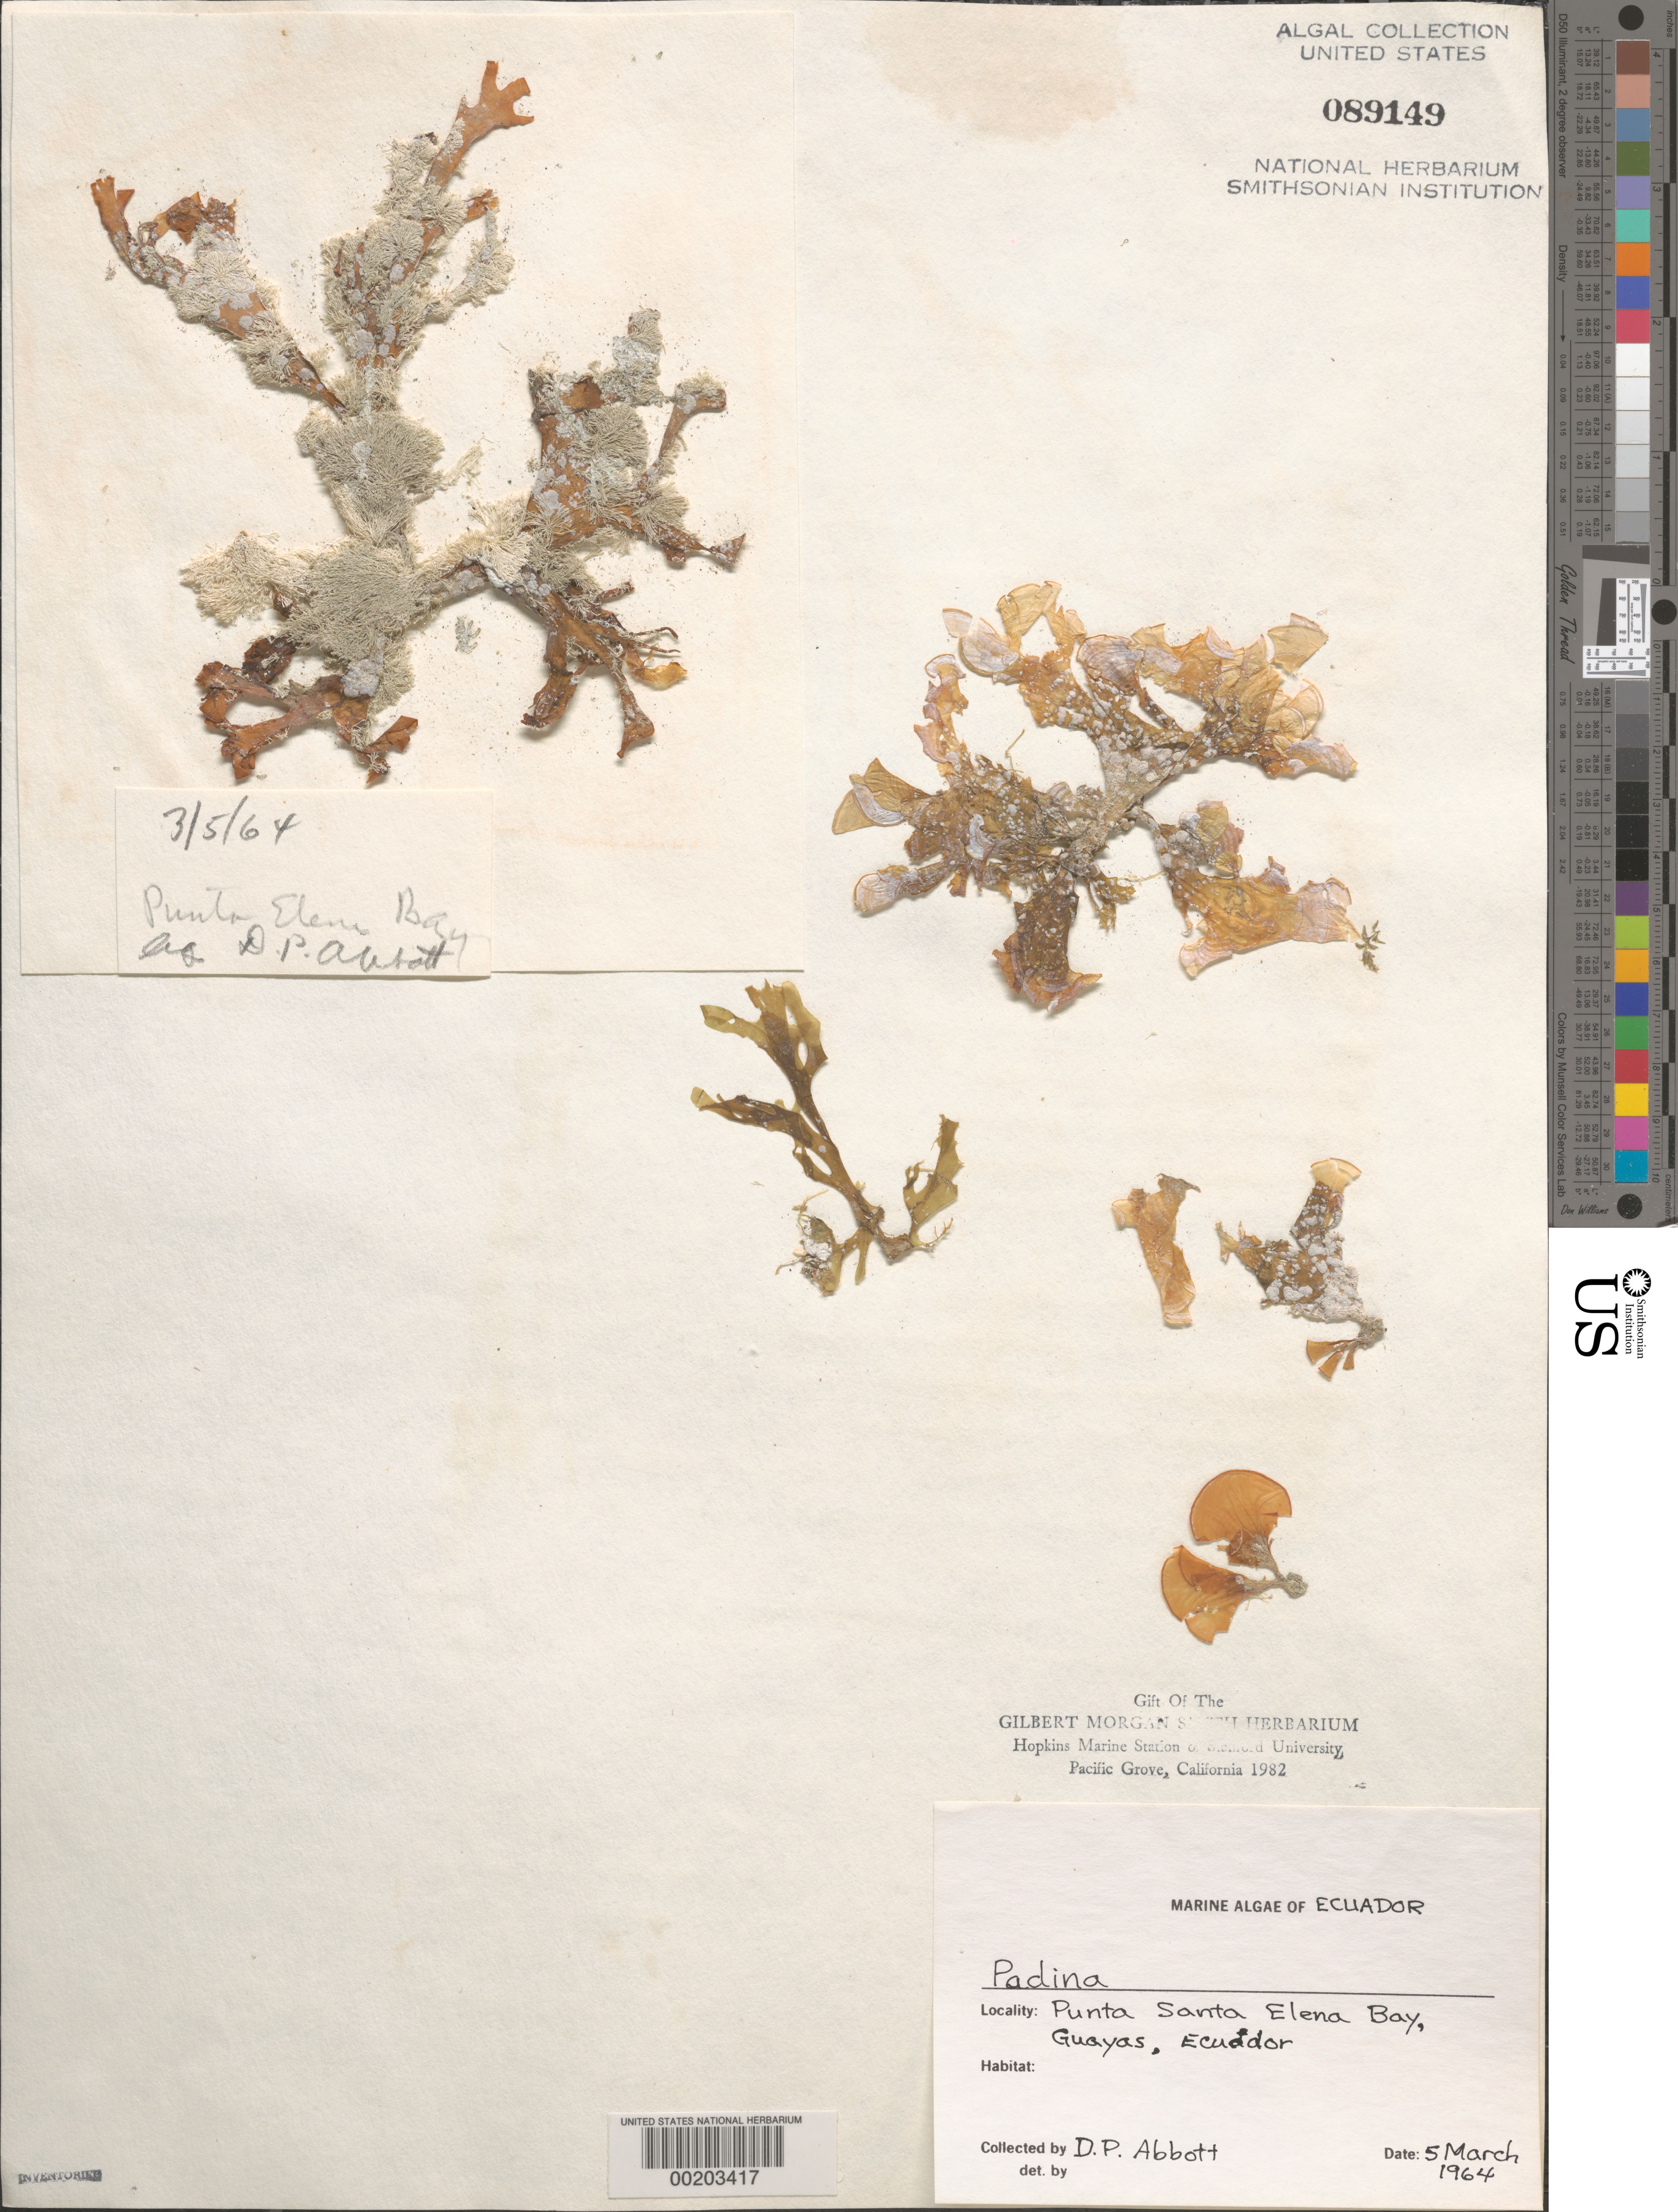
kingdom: Chromista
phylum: Ochrophyta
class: Phaeophyceae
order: Dictyotales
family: Dictyotaceae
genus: Padina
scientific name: Padina sp.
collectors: D. P. Abbott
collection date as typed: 05 Mar 1964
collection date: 1964-03-05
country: Ecuador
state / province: Guayas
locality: Punta Santa Elena Bay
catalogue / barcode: US 89149